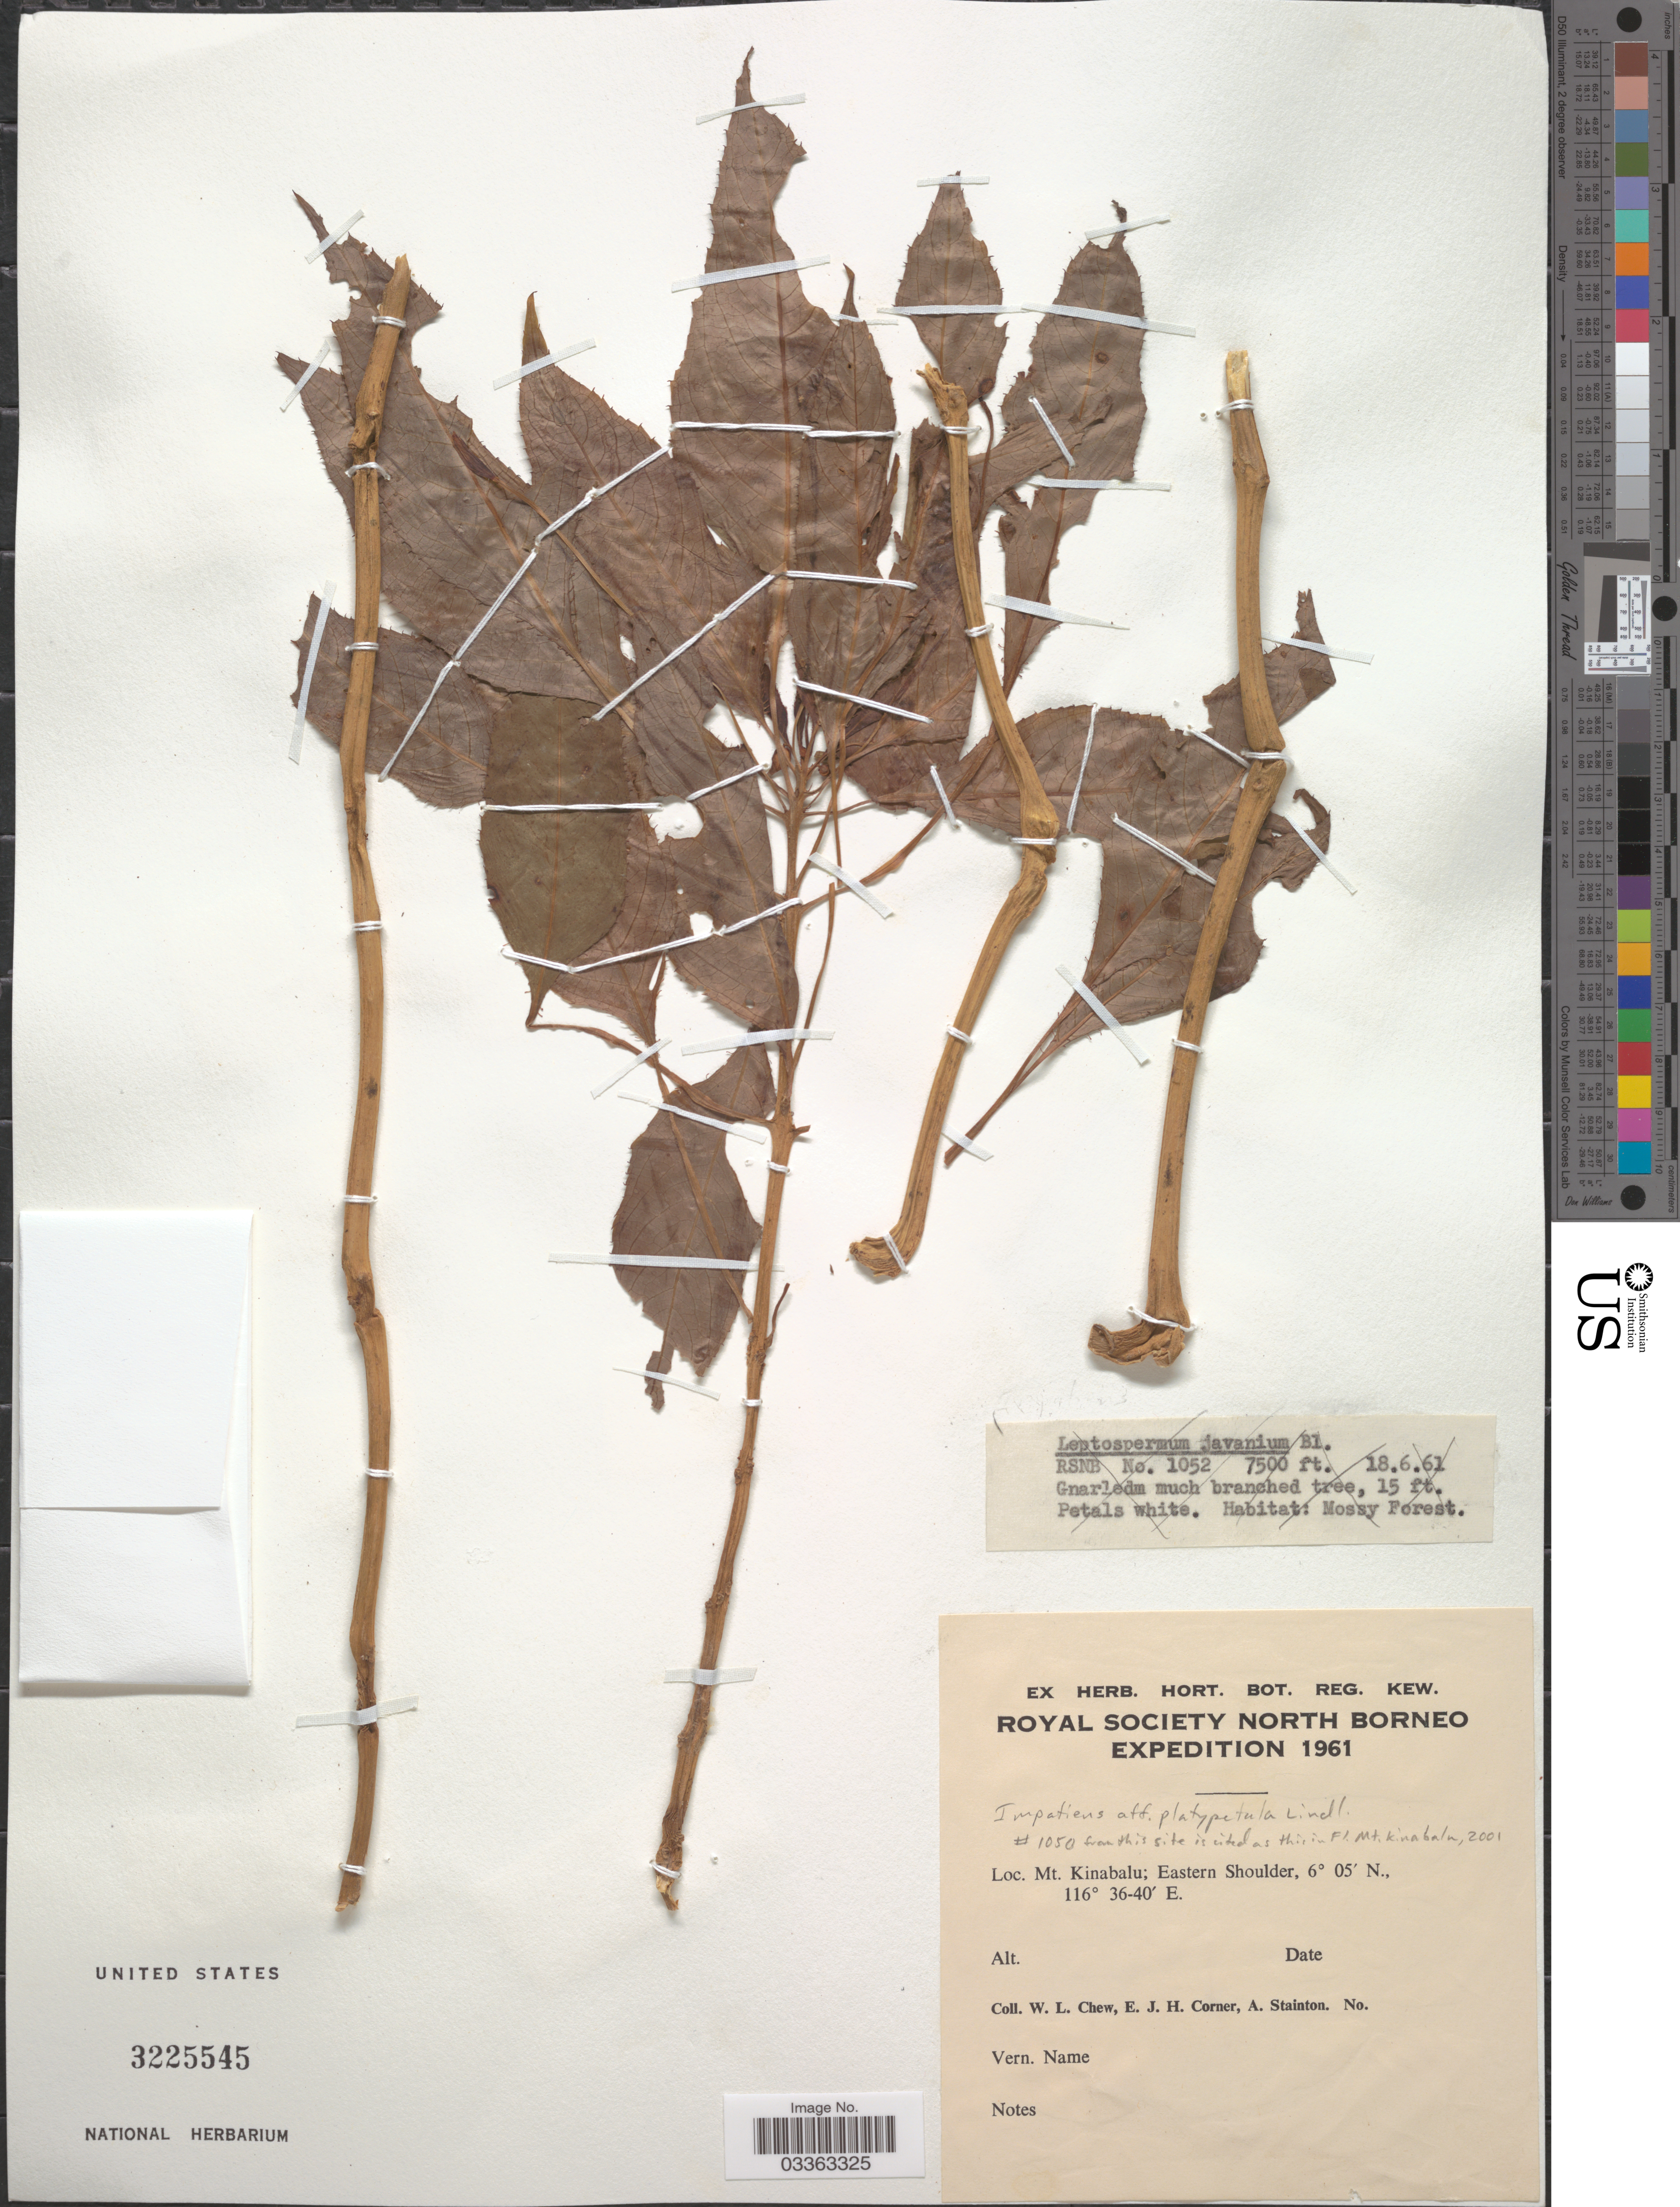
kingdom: Plantae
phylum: Tracheophyta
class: Magnoliopsida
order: Ericales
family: Balsaminaceae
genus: Impatiens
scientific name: Impatiens platypetala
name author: Lindl.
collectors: W. Chew, E. Corner & A. Stainton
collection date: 1961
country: Malaysia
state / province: Sabah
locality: Mt. Kinabalu; Eastern Shoulder.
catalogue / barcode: US 3225545